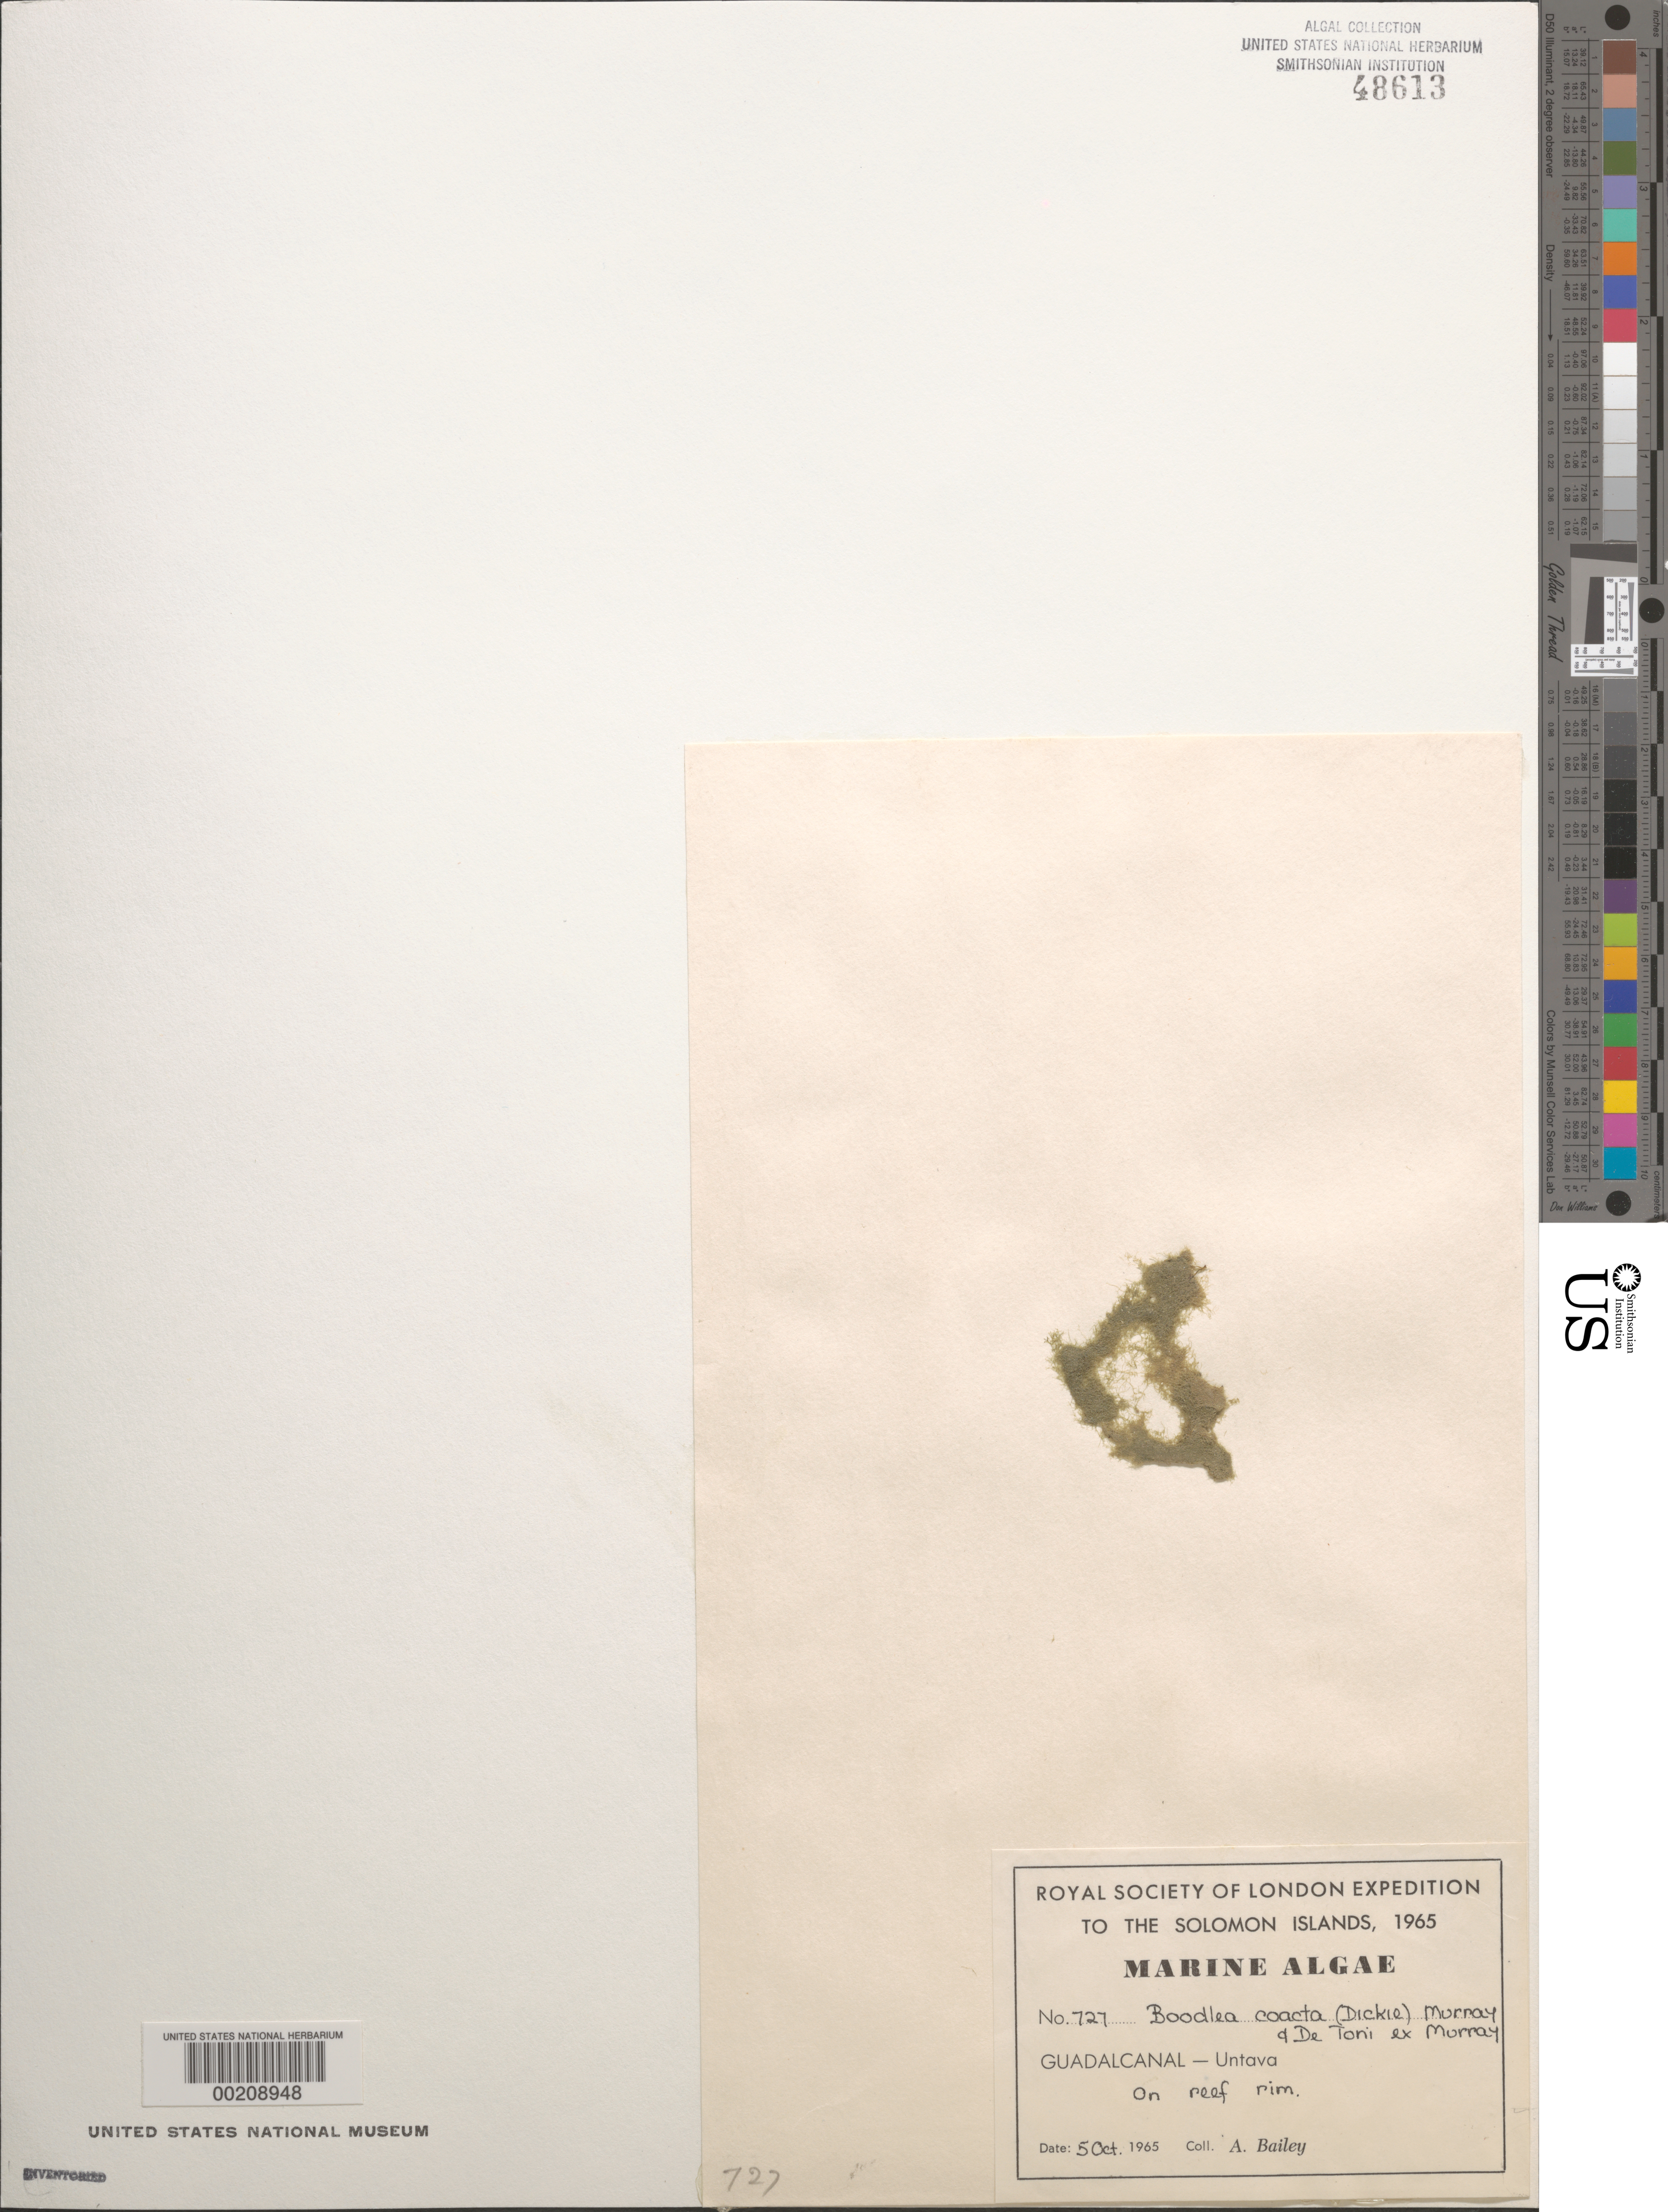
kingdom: Plantae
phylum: Chlorophyta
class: Ulvophyceae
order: Siphonocladales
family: Boodleaceae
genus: Boodlea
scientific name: Boodlea coacta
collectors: A. Bailey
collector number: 727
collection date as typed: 05 Oct 1965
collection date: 1965-10-05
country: Solomon Islands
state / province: Guadalcanal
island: Guadalcanal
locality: Untava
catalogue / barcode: US 48613